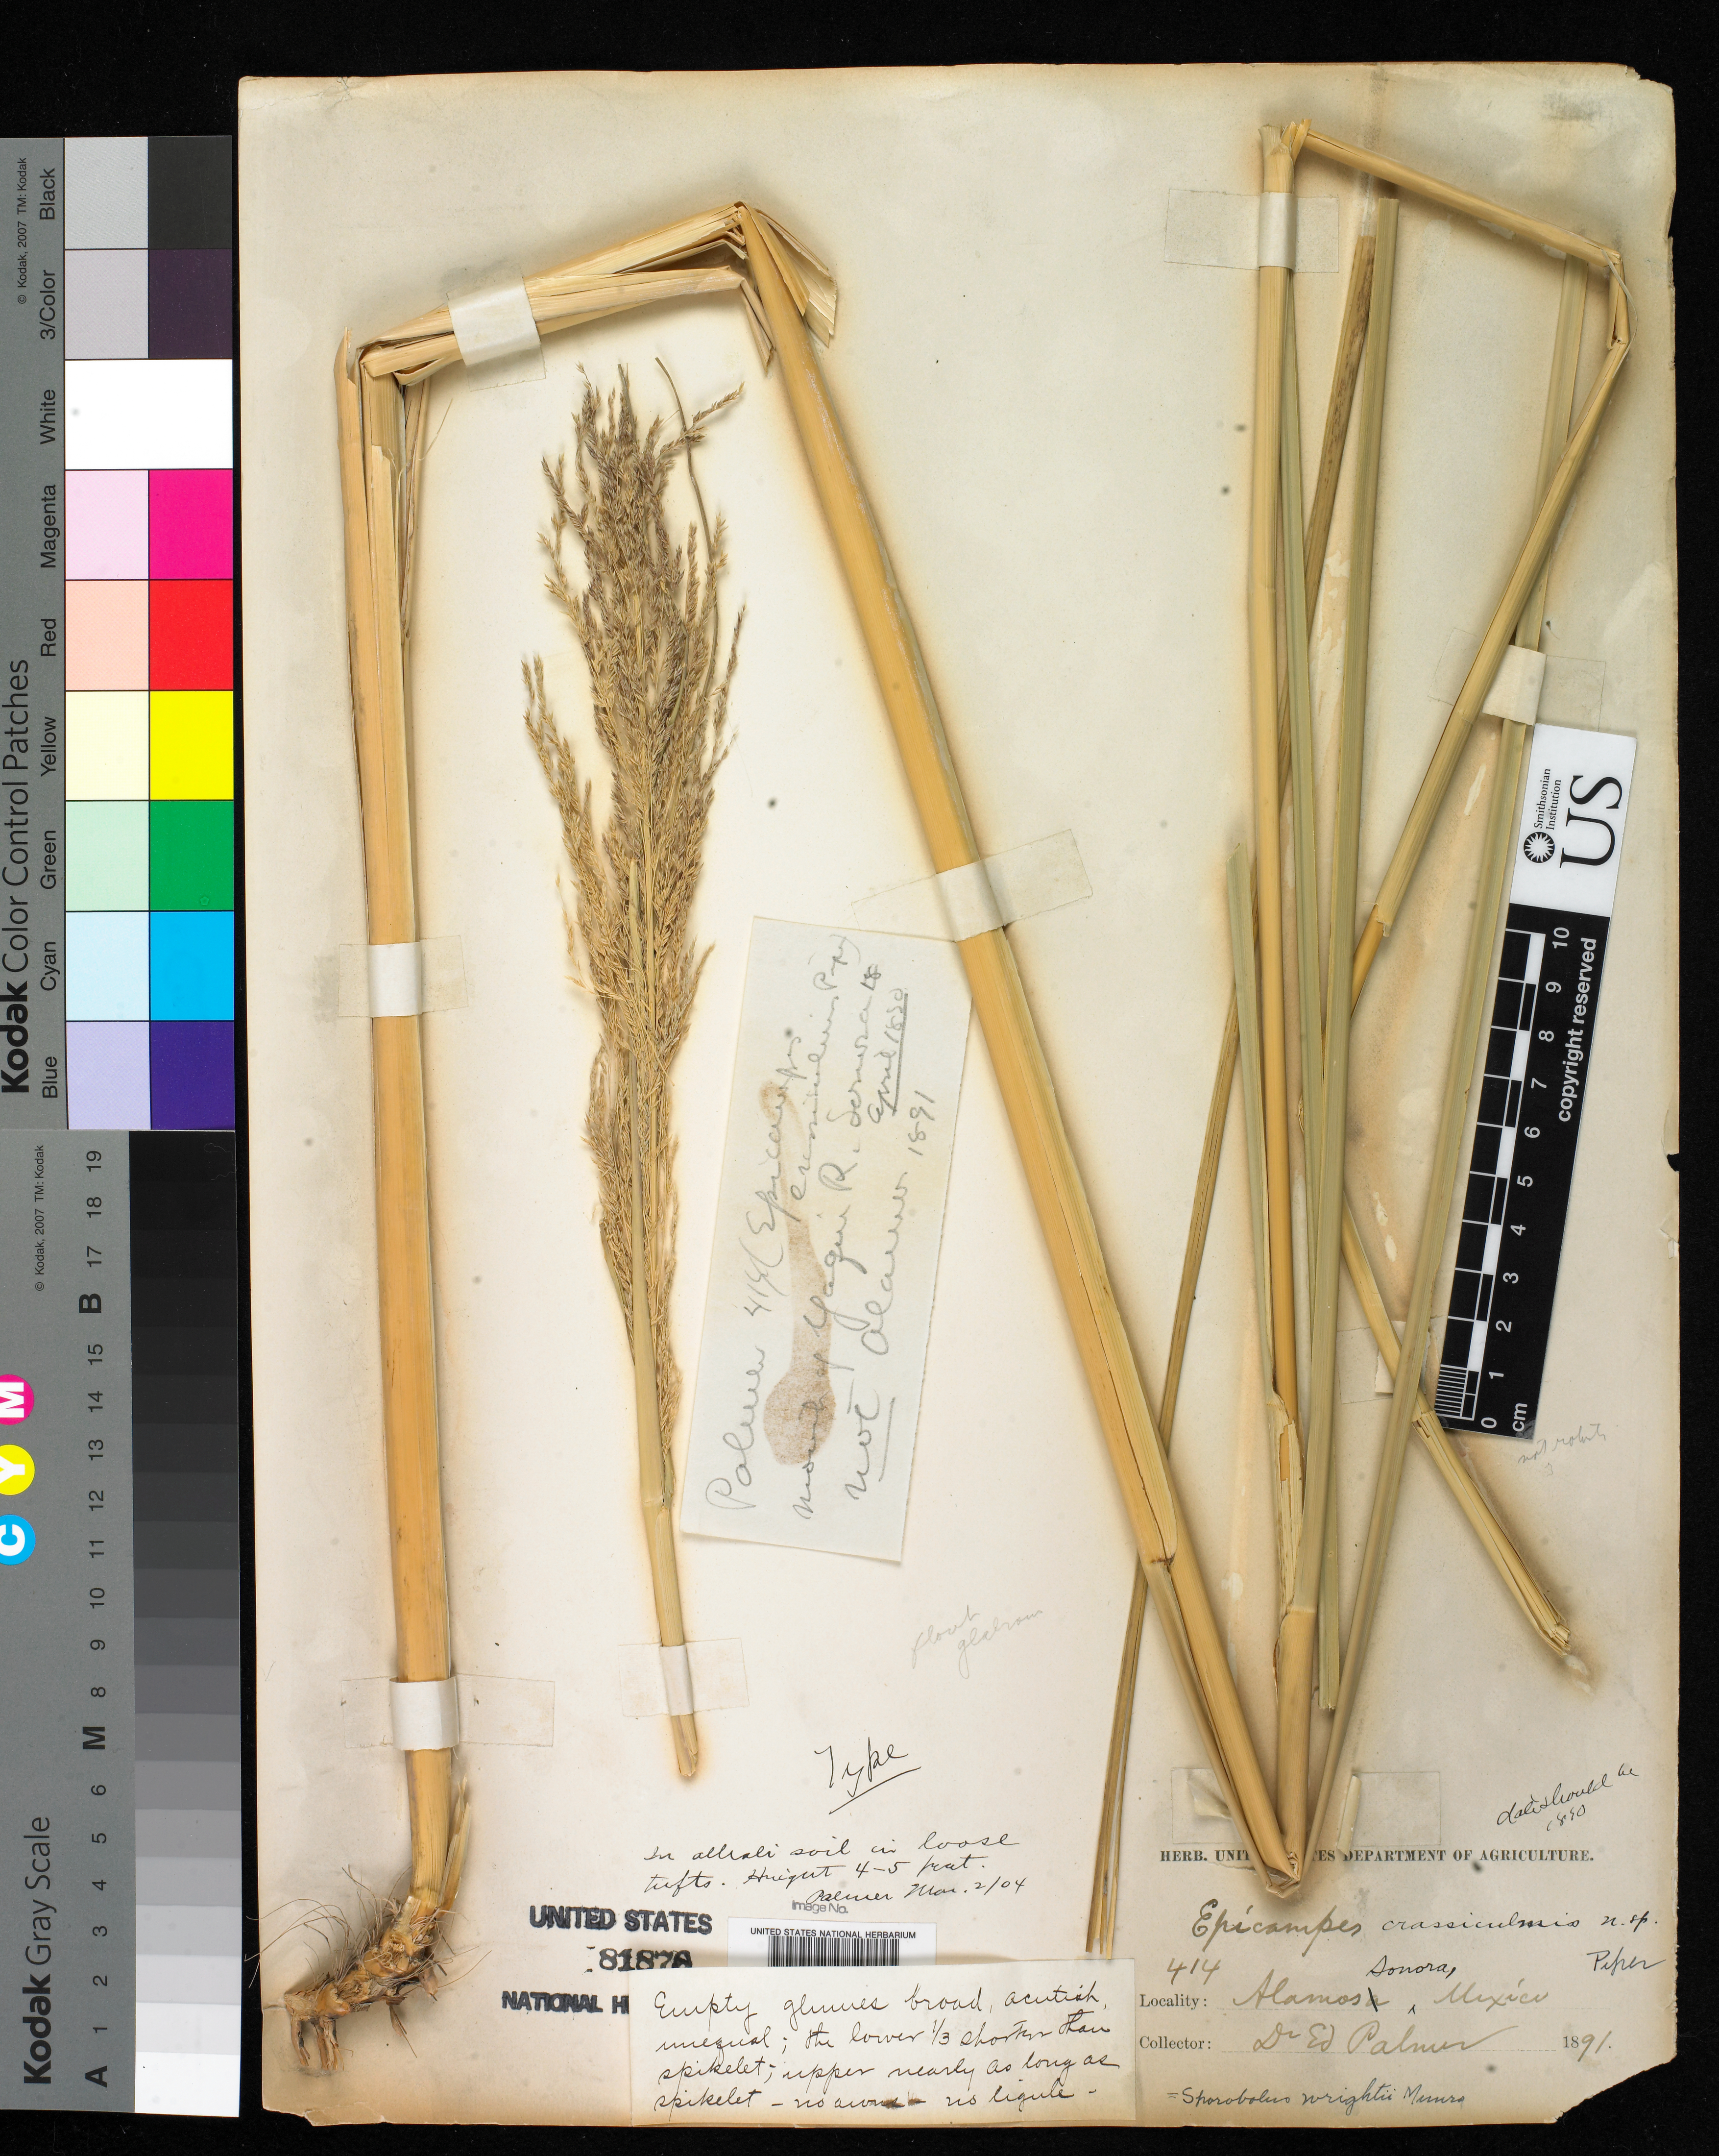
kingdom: Plantae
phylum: Tracheophyta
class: Liliopsida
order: Poales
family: Poaceae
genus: Epicampes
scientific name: Epicampes crassiculmis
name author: Piper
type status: Holotype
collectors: E. Palmer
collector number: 414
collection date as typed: Apr 1890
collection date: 1890-04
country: Mexico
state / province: Sonora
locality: Alamos.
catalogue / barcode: US 81870